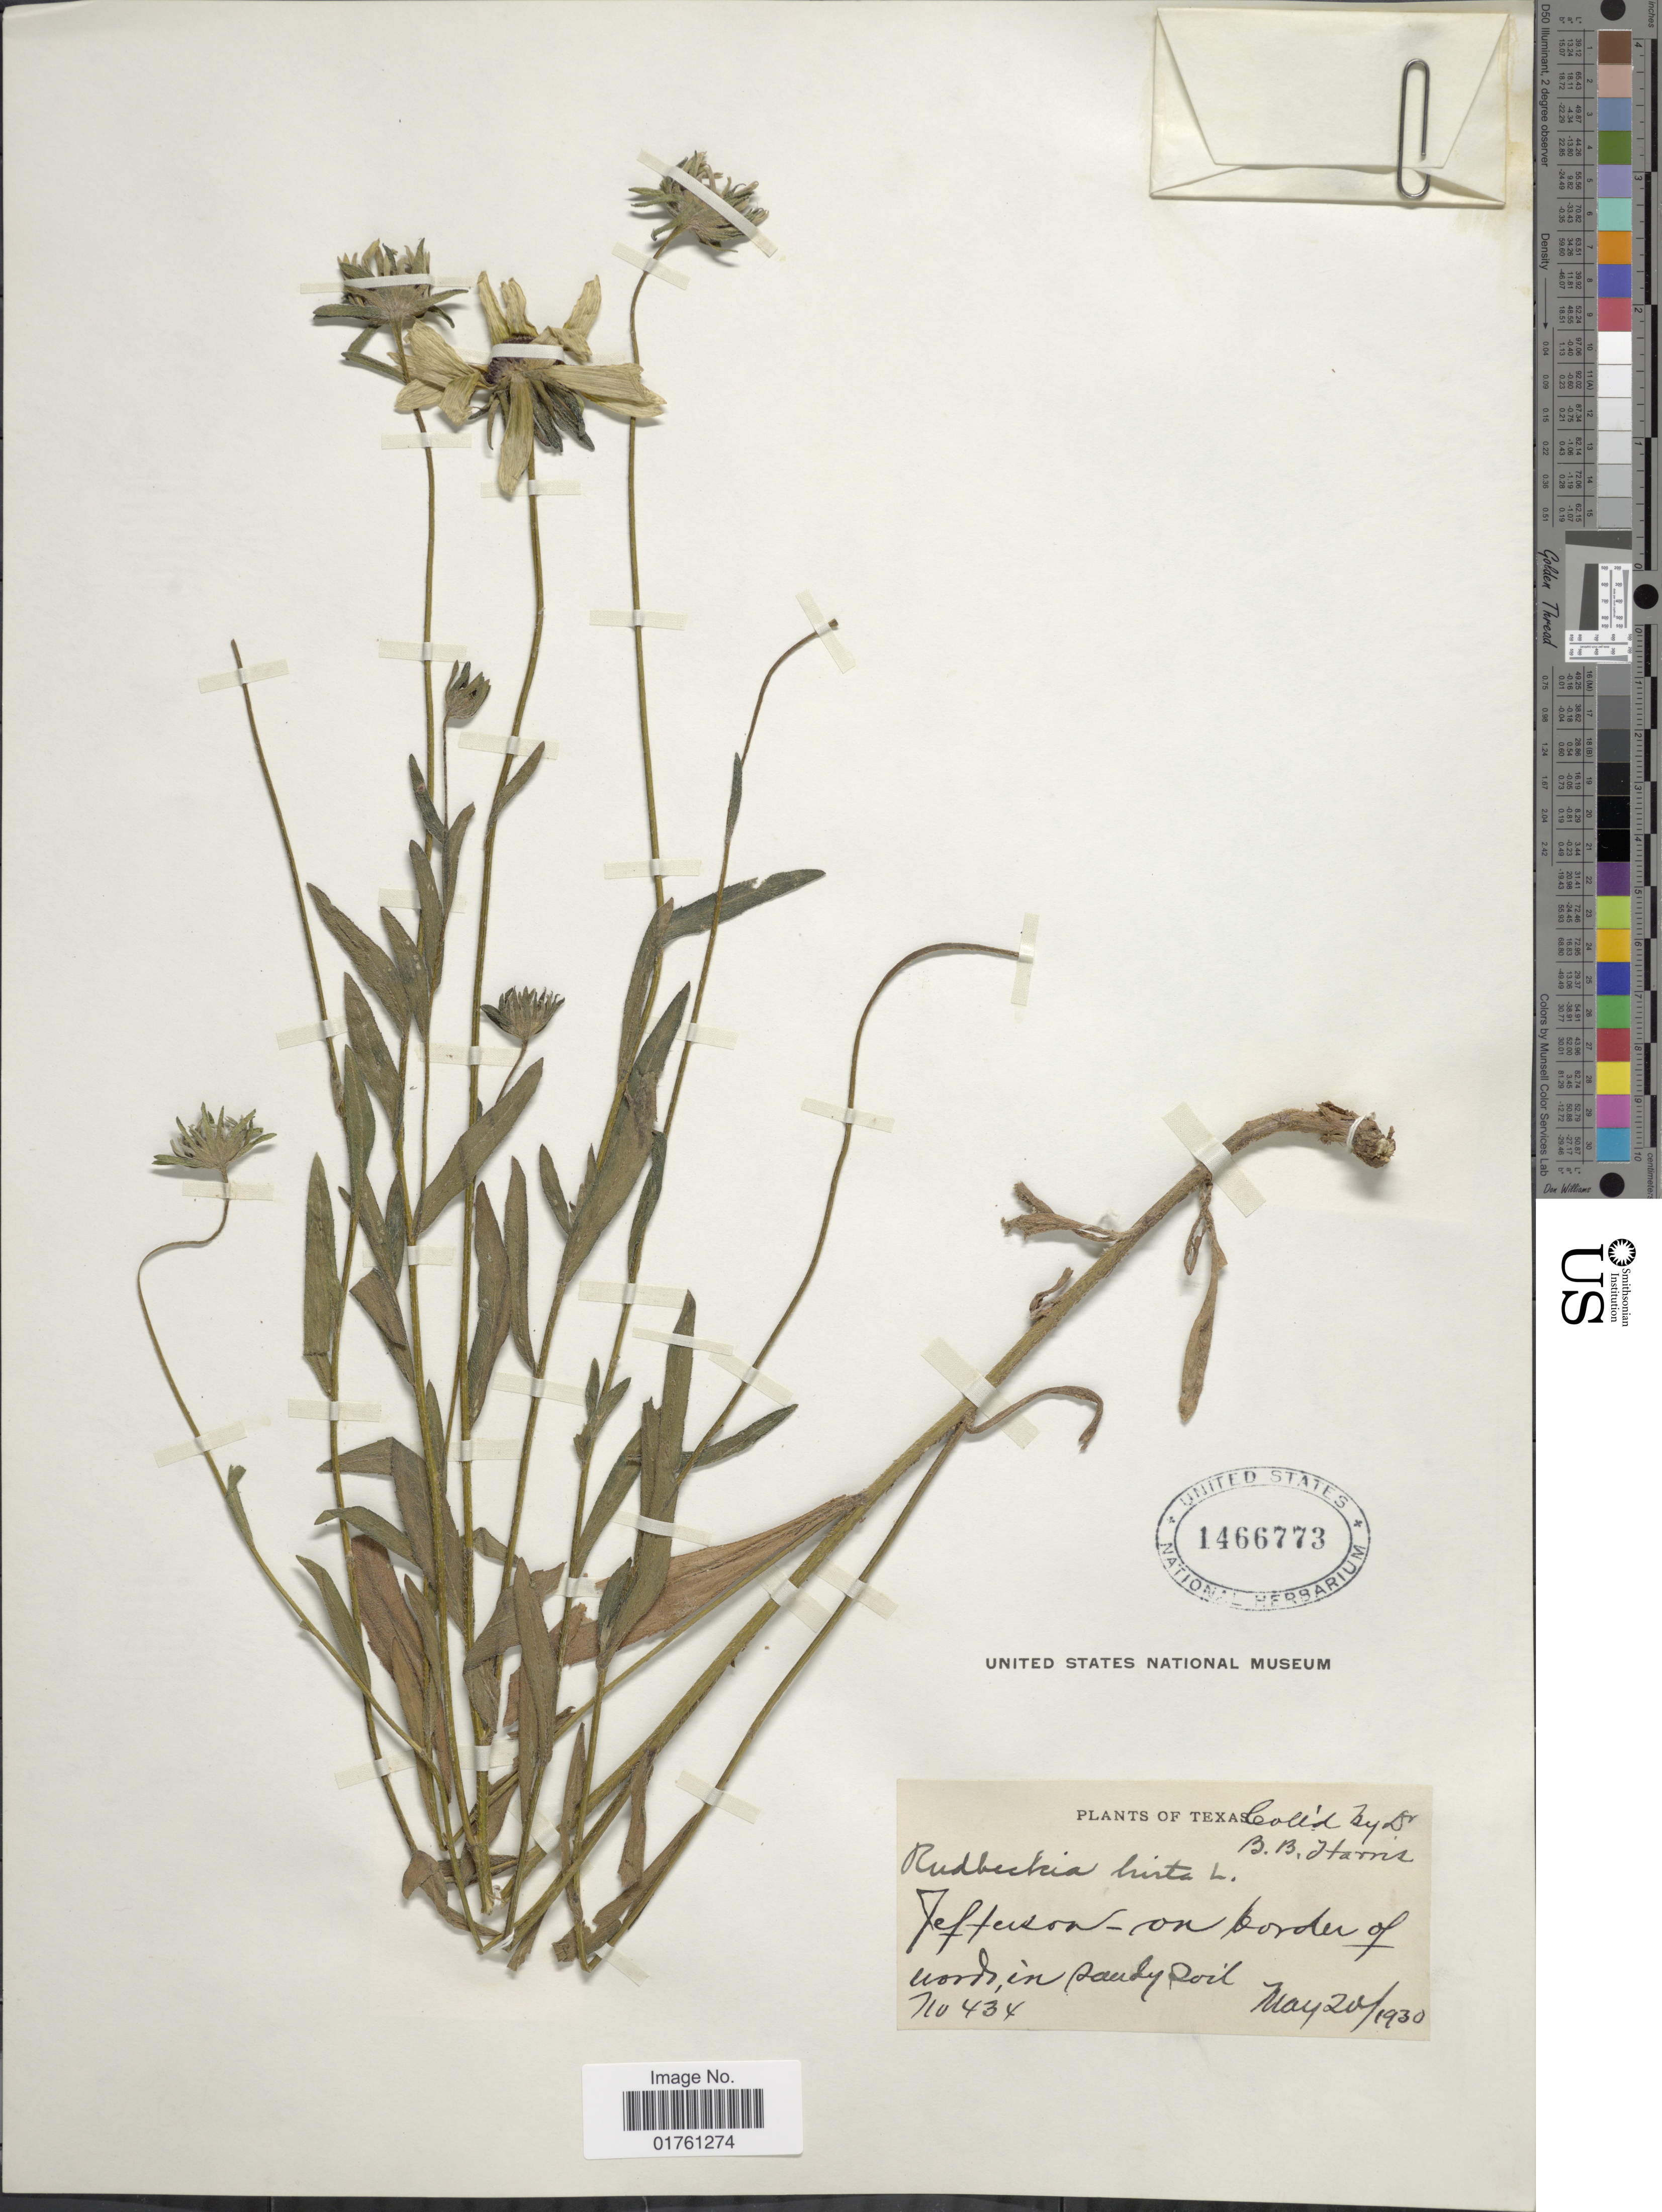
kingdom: Plantae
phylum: Tracheophyta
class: Magnoliopsida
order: Asterales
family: Asteraceae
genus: Rudbeckia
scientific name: Rudbeckia hirta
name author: L.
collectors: B. B. Harris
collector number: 434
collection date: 1930-05-20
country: United States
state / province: Texas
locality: Jefferson - on border of woods, in sandy soil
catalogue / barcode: US 1466773